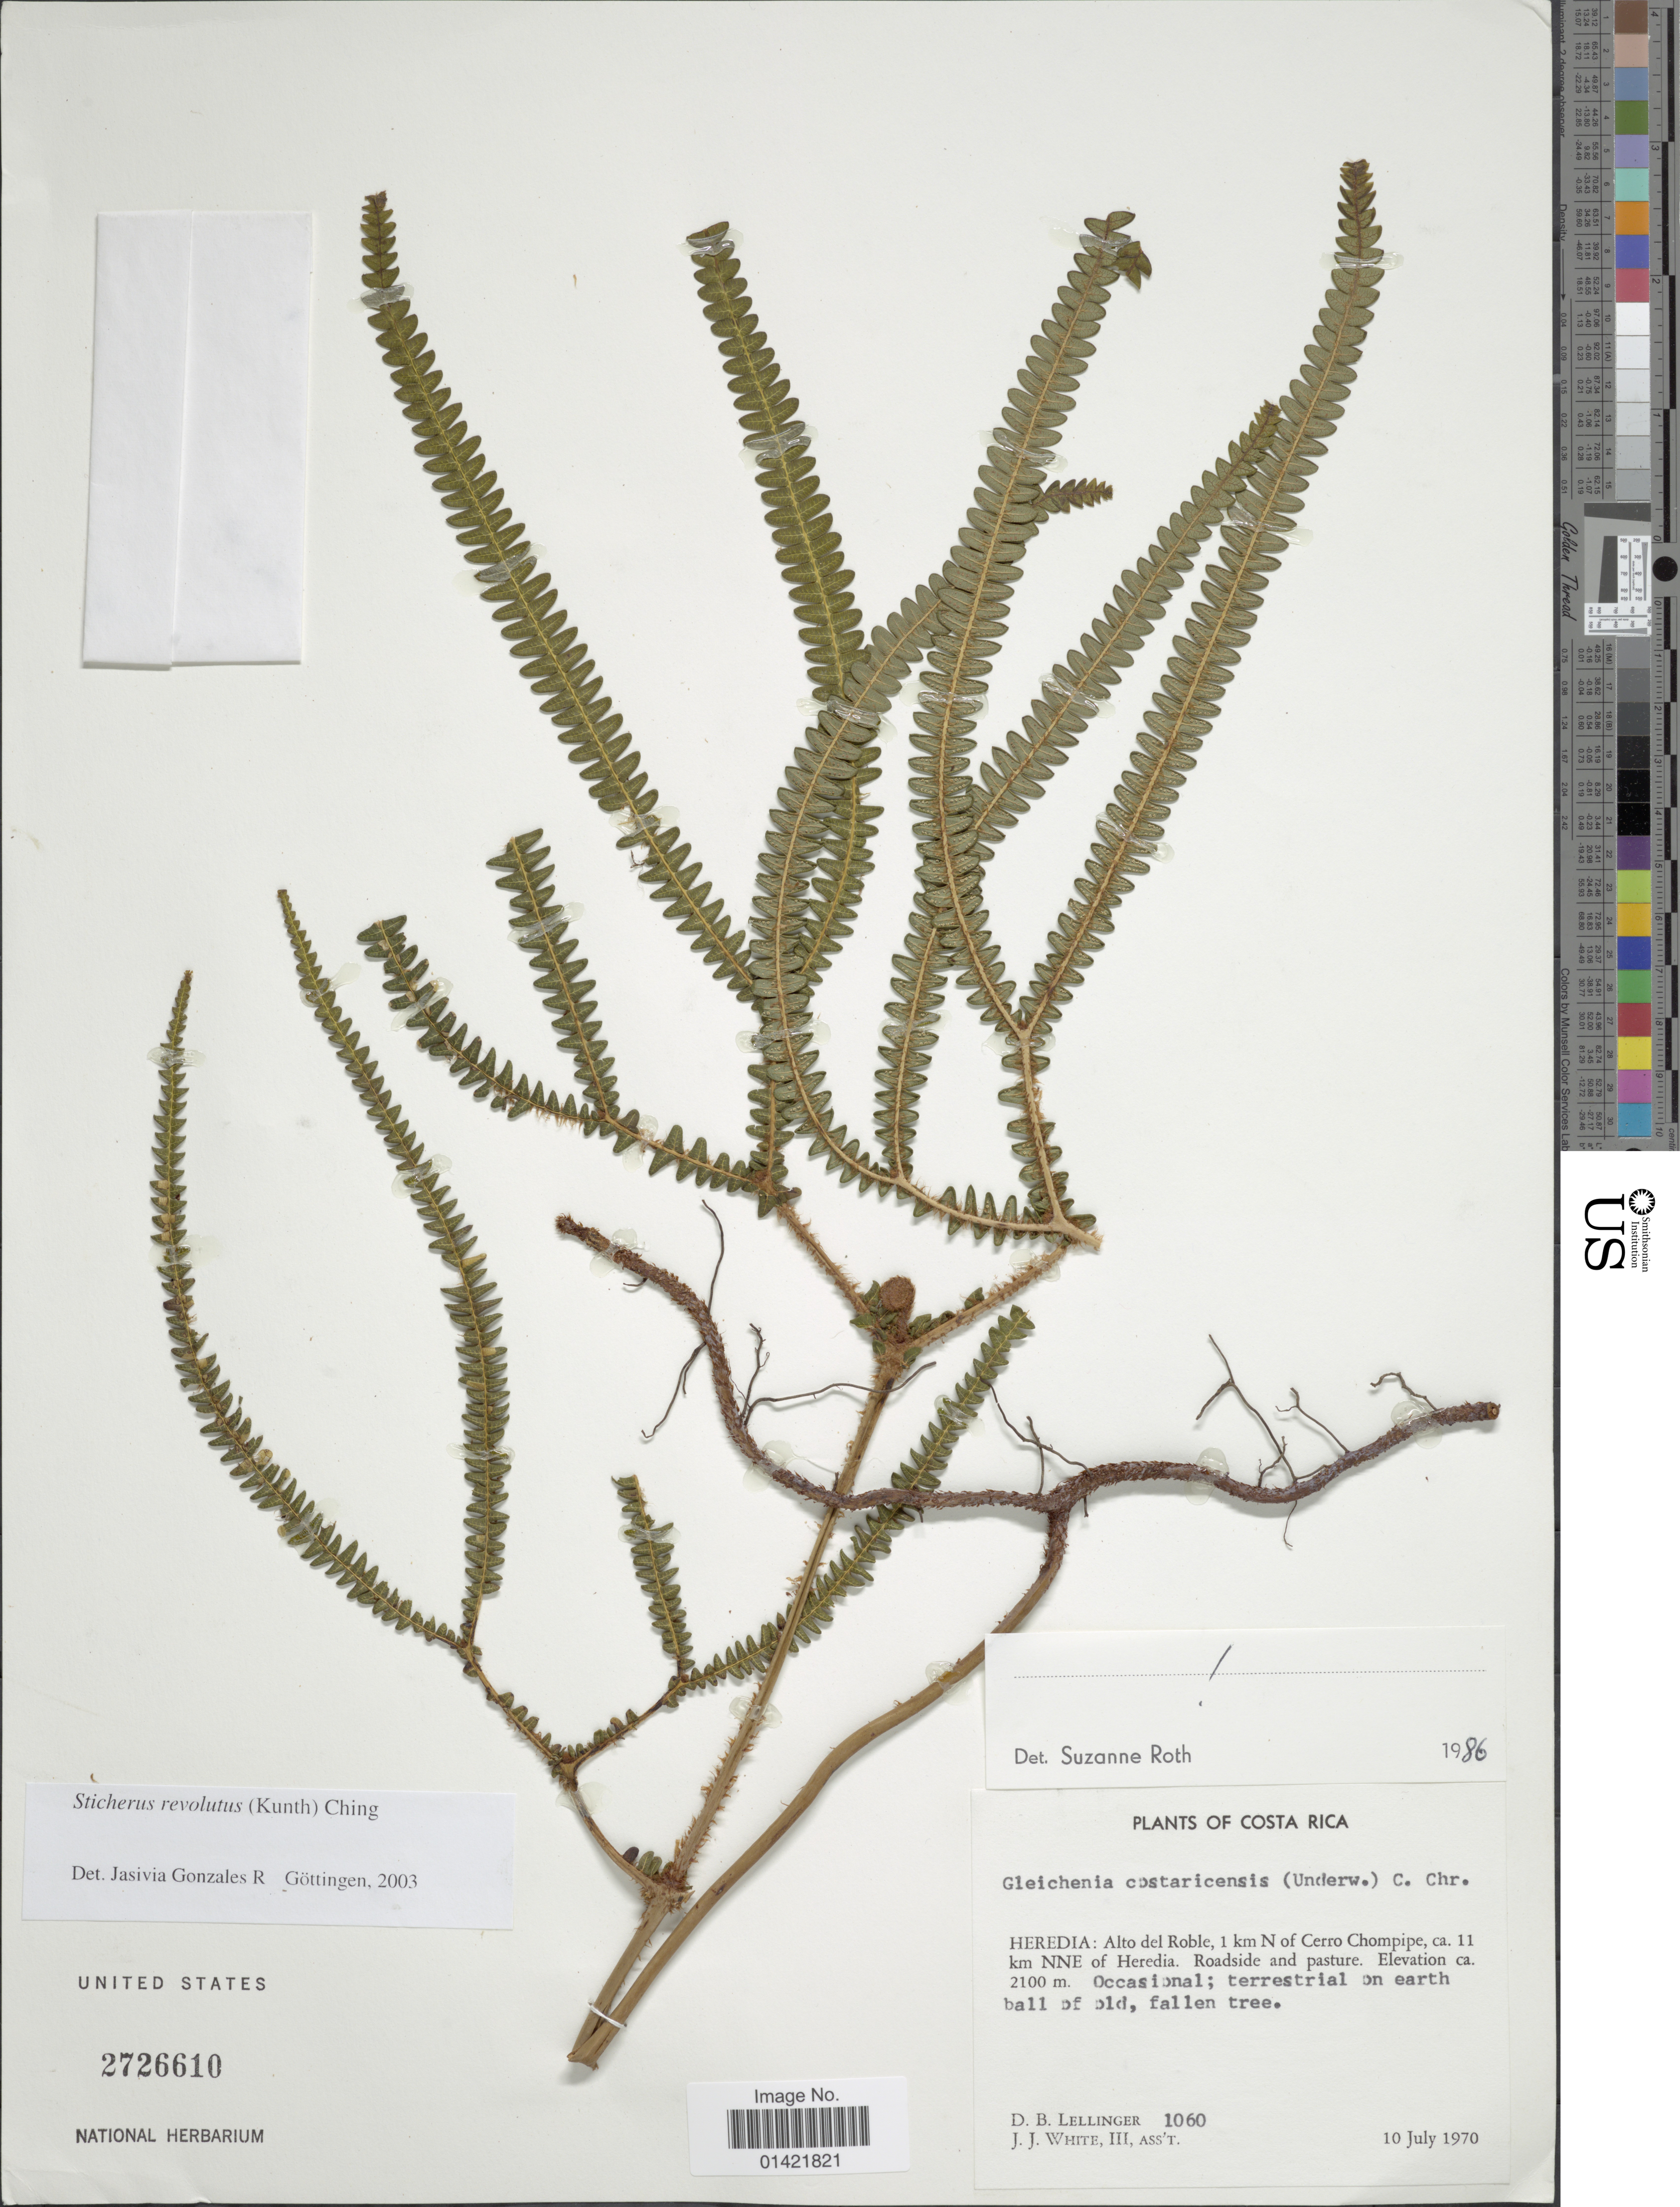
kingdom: Plantae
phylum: Tracheophyta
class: Polypodiopsida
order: Gleicheniales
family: Gleicheniaceae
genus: Sticherus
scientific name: Sticherus revolutus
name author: (Kunth) Ching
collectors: D. B. Lellinger & J. J. White III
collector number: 1060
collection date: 1970-07-10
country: Costa Rica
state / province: Heredia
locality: Alrto del Roble, 1 km N of Cerro Chompipe, ca. 11 km NNE of Heredia.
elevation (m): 2100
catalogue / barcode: US 2726610